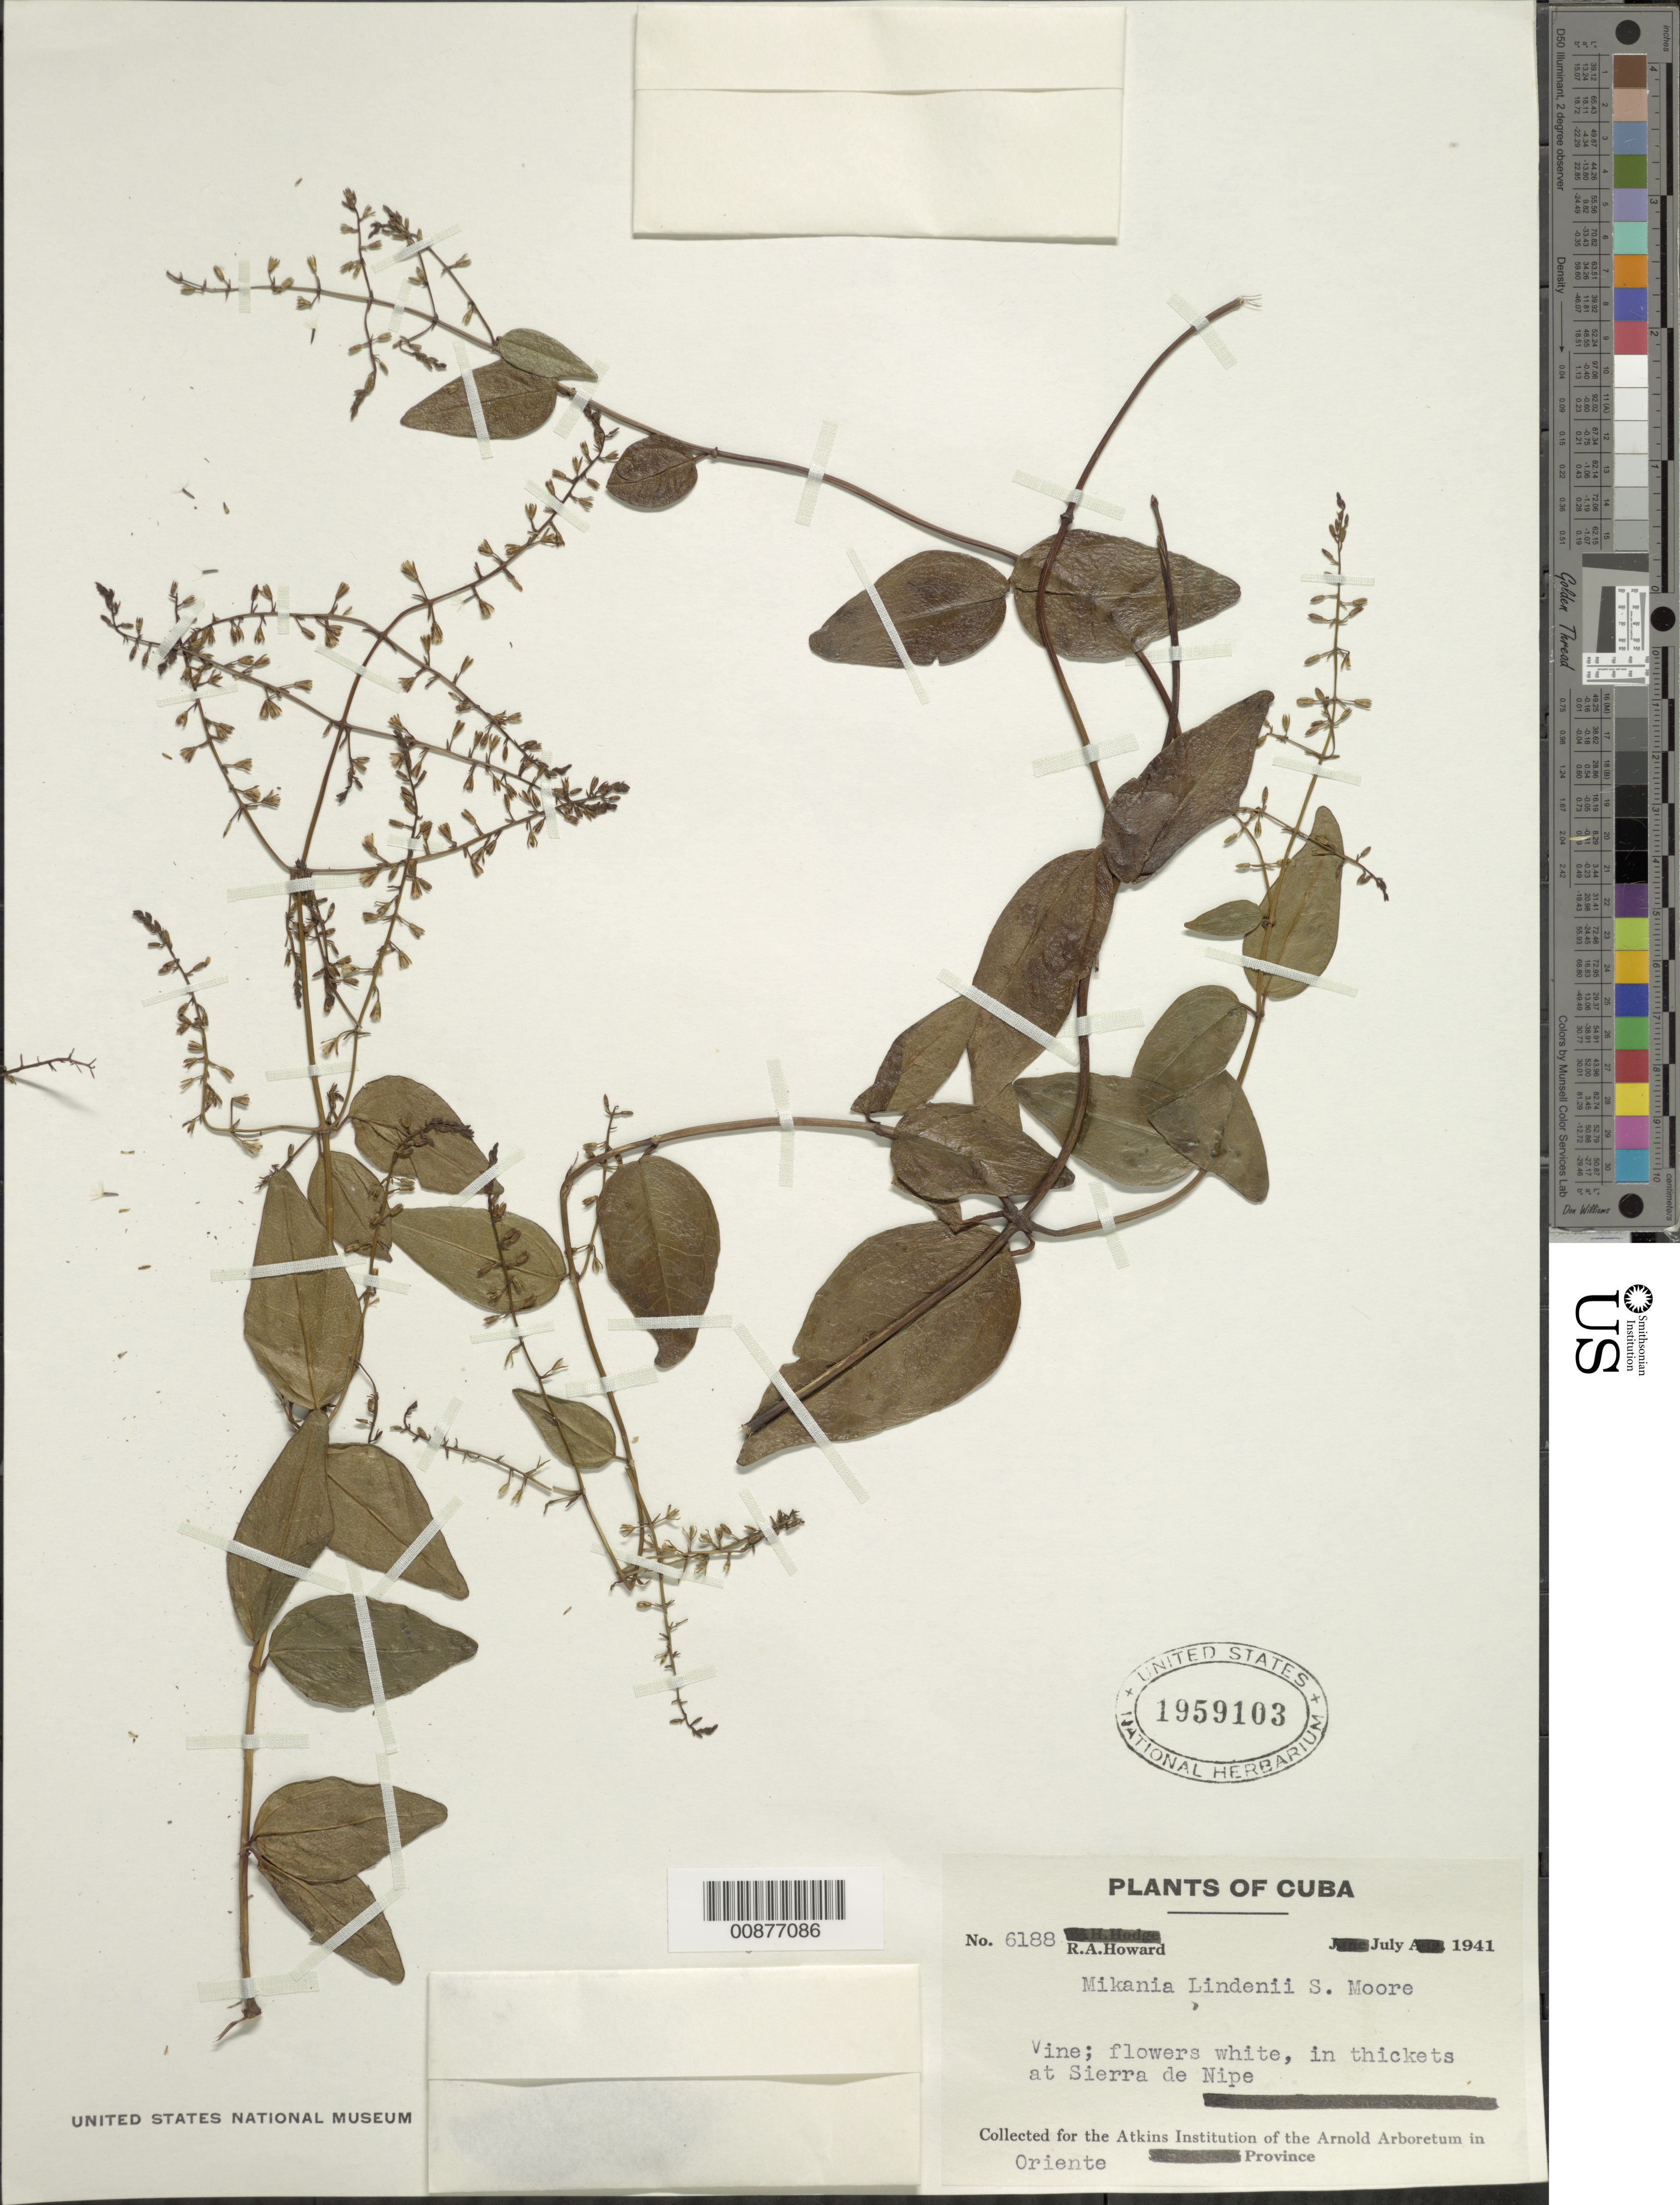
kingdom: Plantae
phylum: Tracheophyta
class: Magnoliopsida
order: Asterales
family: Asteraceae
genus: Mikania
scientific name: Mikania lindenii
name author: S. Moore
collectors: R. A. Howard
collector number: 6188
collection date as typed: Jul 1941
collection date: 1941-07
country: Cuba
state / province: Oriente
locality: Sierra de Nipe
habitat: Thickets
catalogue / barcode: US 1959103